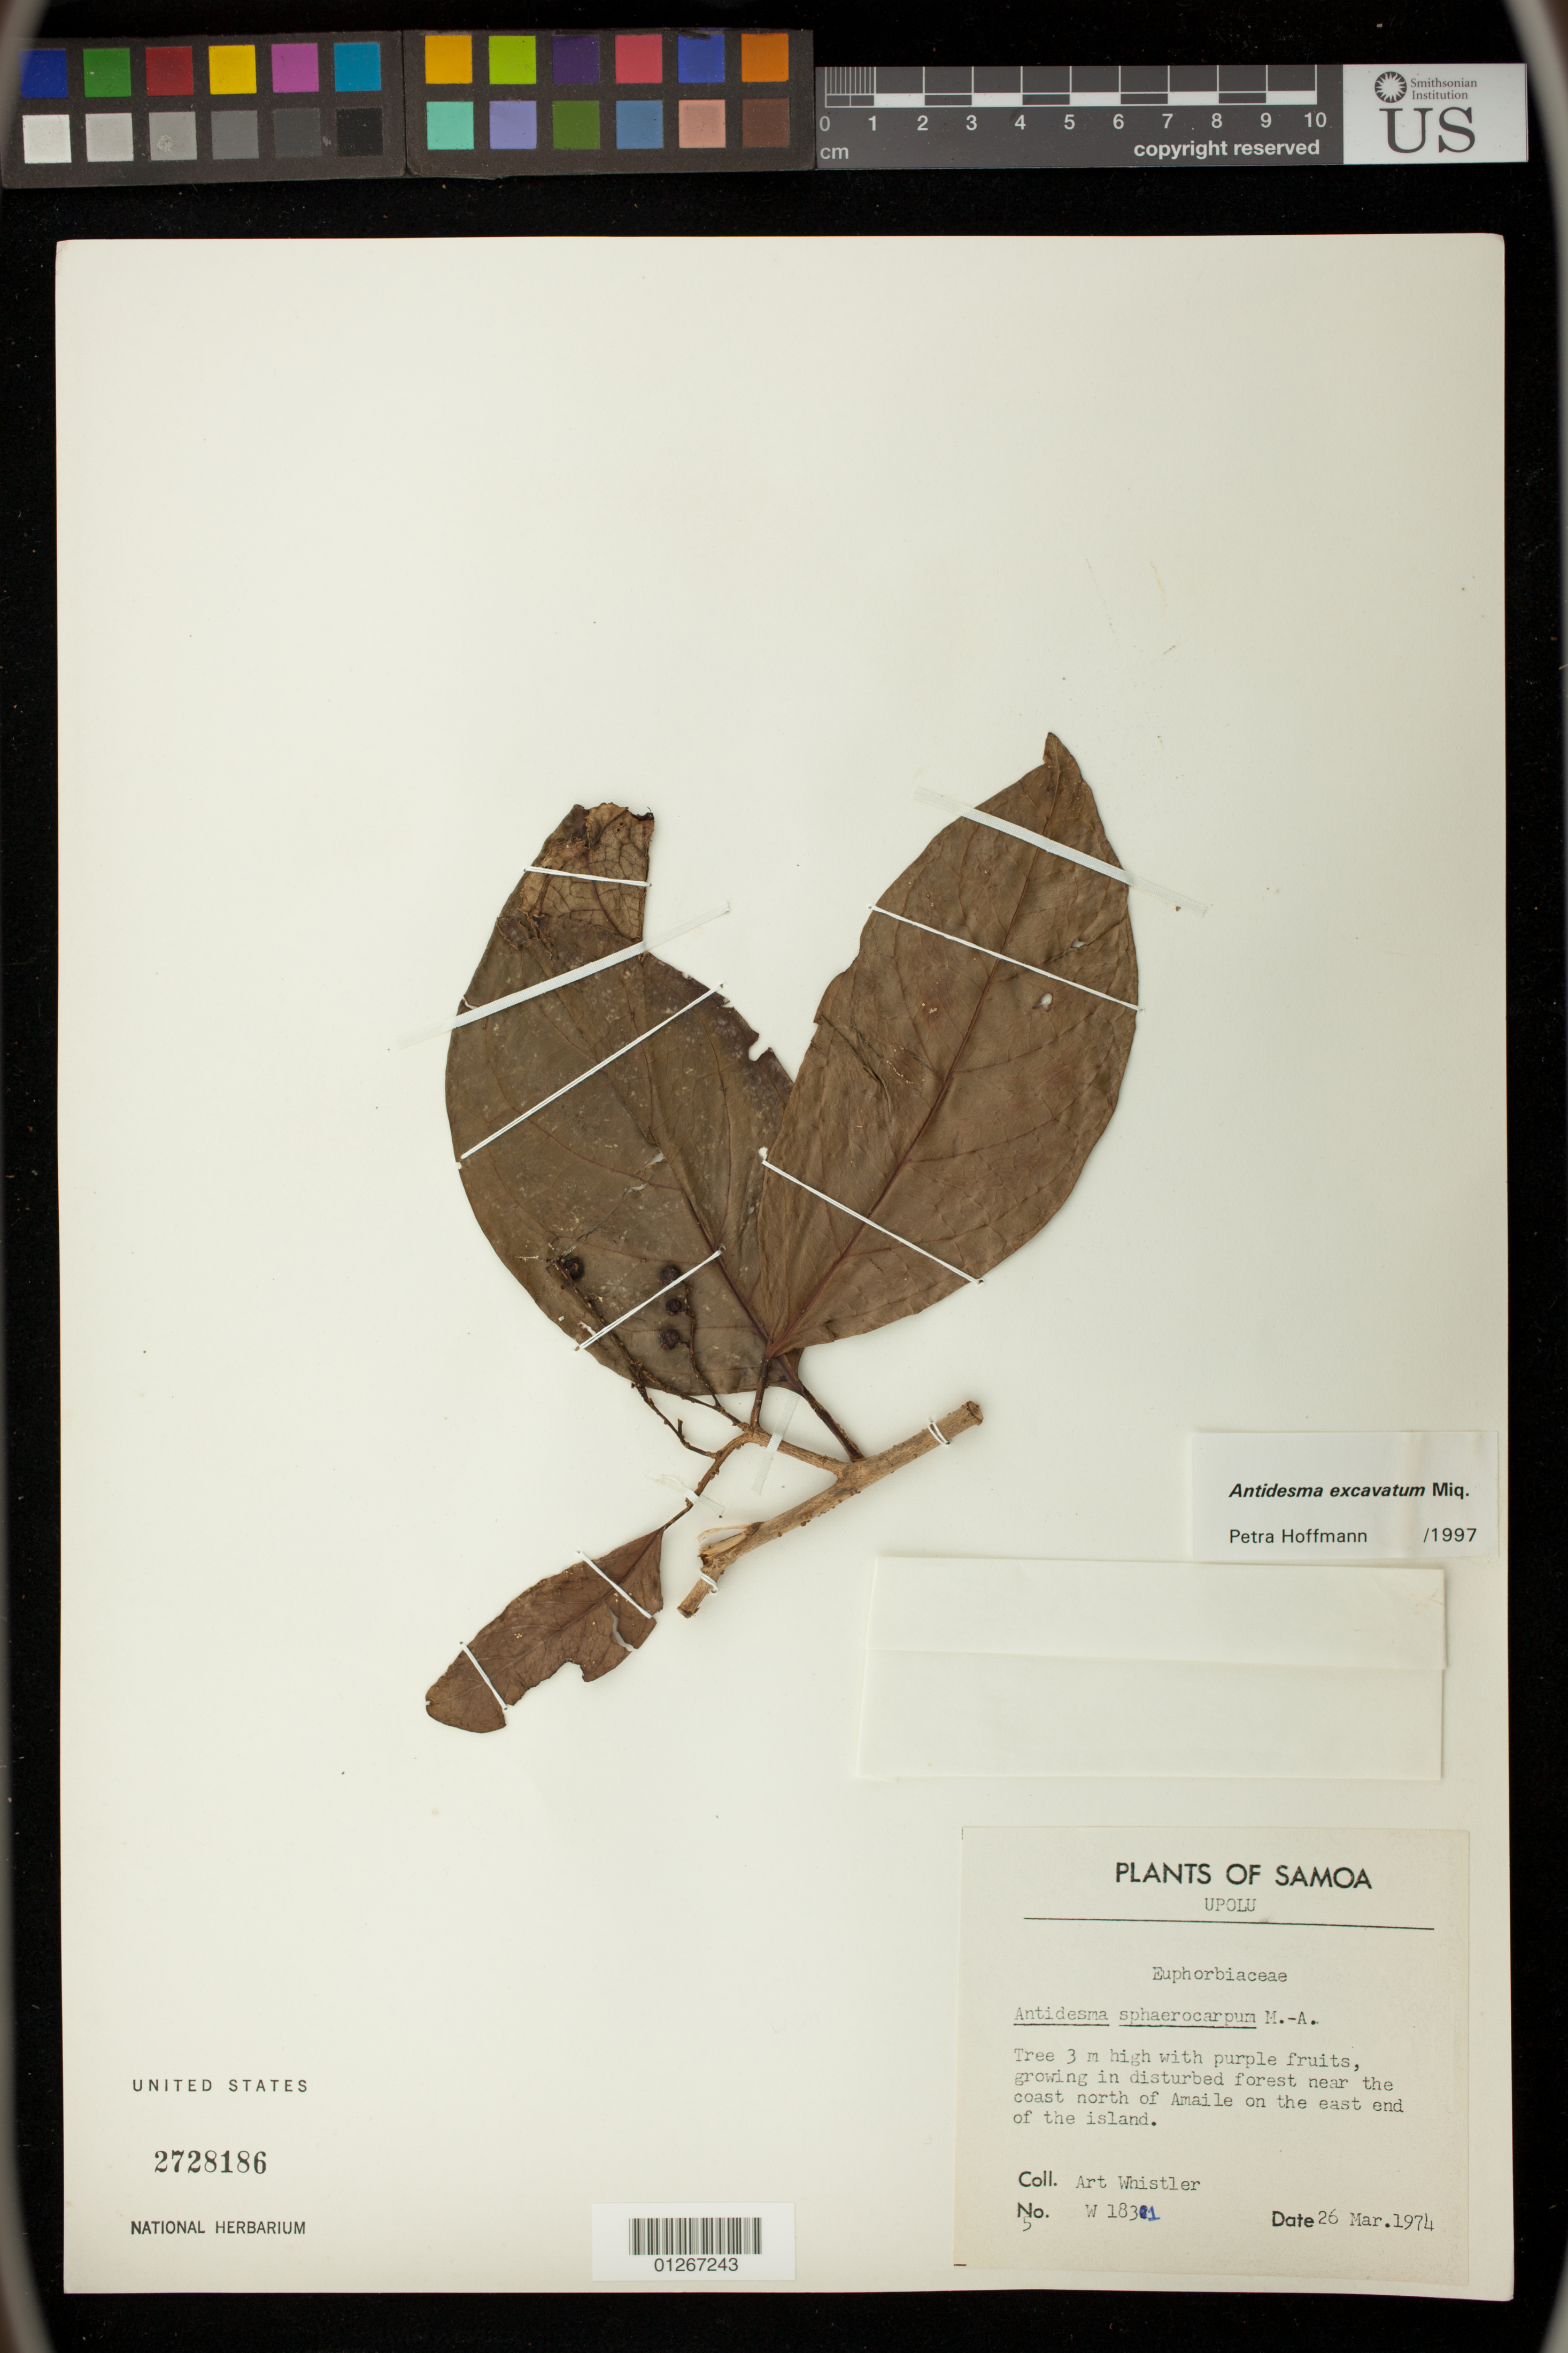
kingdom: Plantae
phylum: Tracheophyta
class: Magnoliopsida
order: Malpighiales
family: Phyllanthaceae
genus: Antidesma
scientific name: Antidesma excavatum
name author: Miq.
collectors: A. Whistler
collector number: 1831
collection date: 1974-03-26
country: Samoa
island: Upolu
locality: Near the coast north of Amaile on the east end of the island.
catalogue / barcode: US 2728186